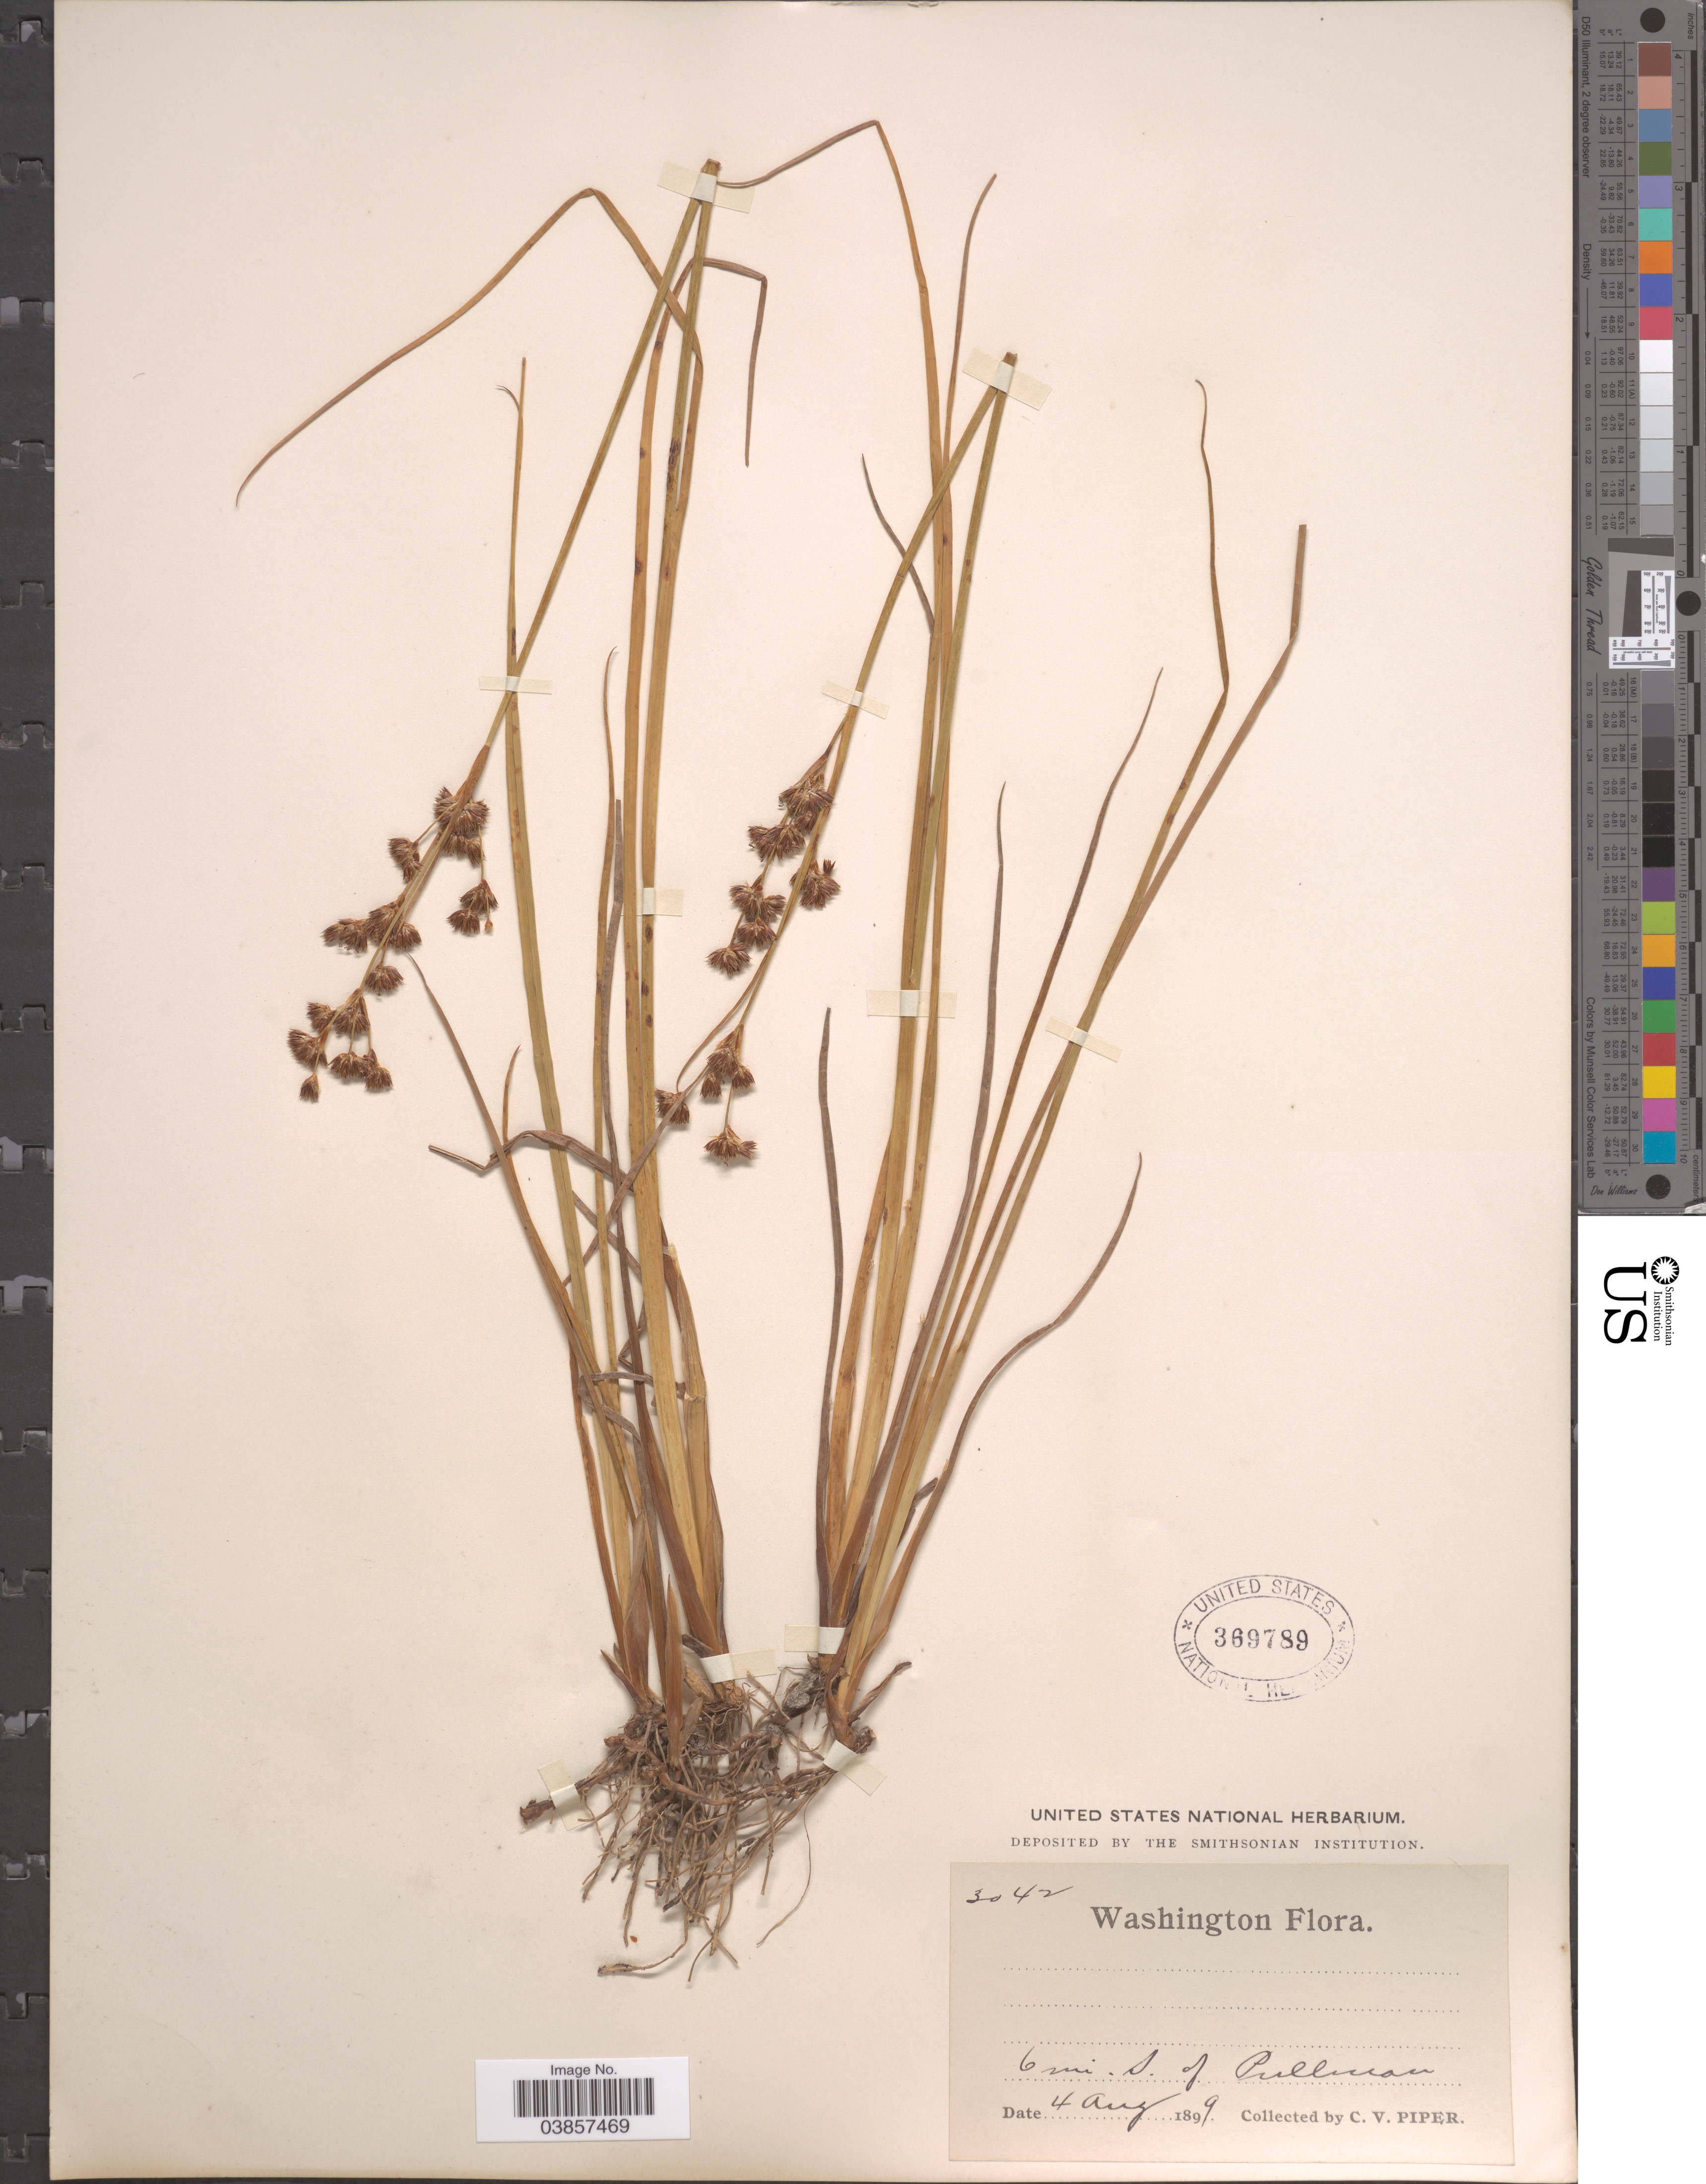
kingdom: Plantae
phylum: Tracheophyta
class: Liliopsida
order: Poales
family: Juncaceae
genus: Juncus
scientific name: Juncus suksdorfii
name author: Rydb.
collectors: C. V. Piper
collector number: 3042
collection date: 1899-08-04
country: United States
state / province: Washington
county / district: Whitman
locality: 6 mi. S. of Pullman.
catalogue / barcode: US 369789